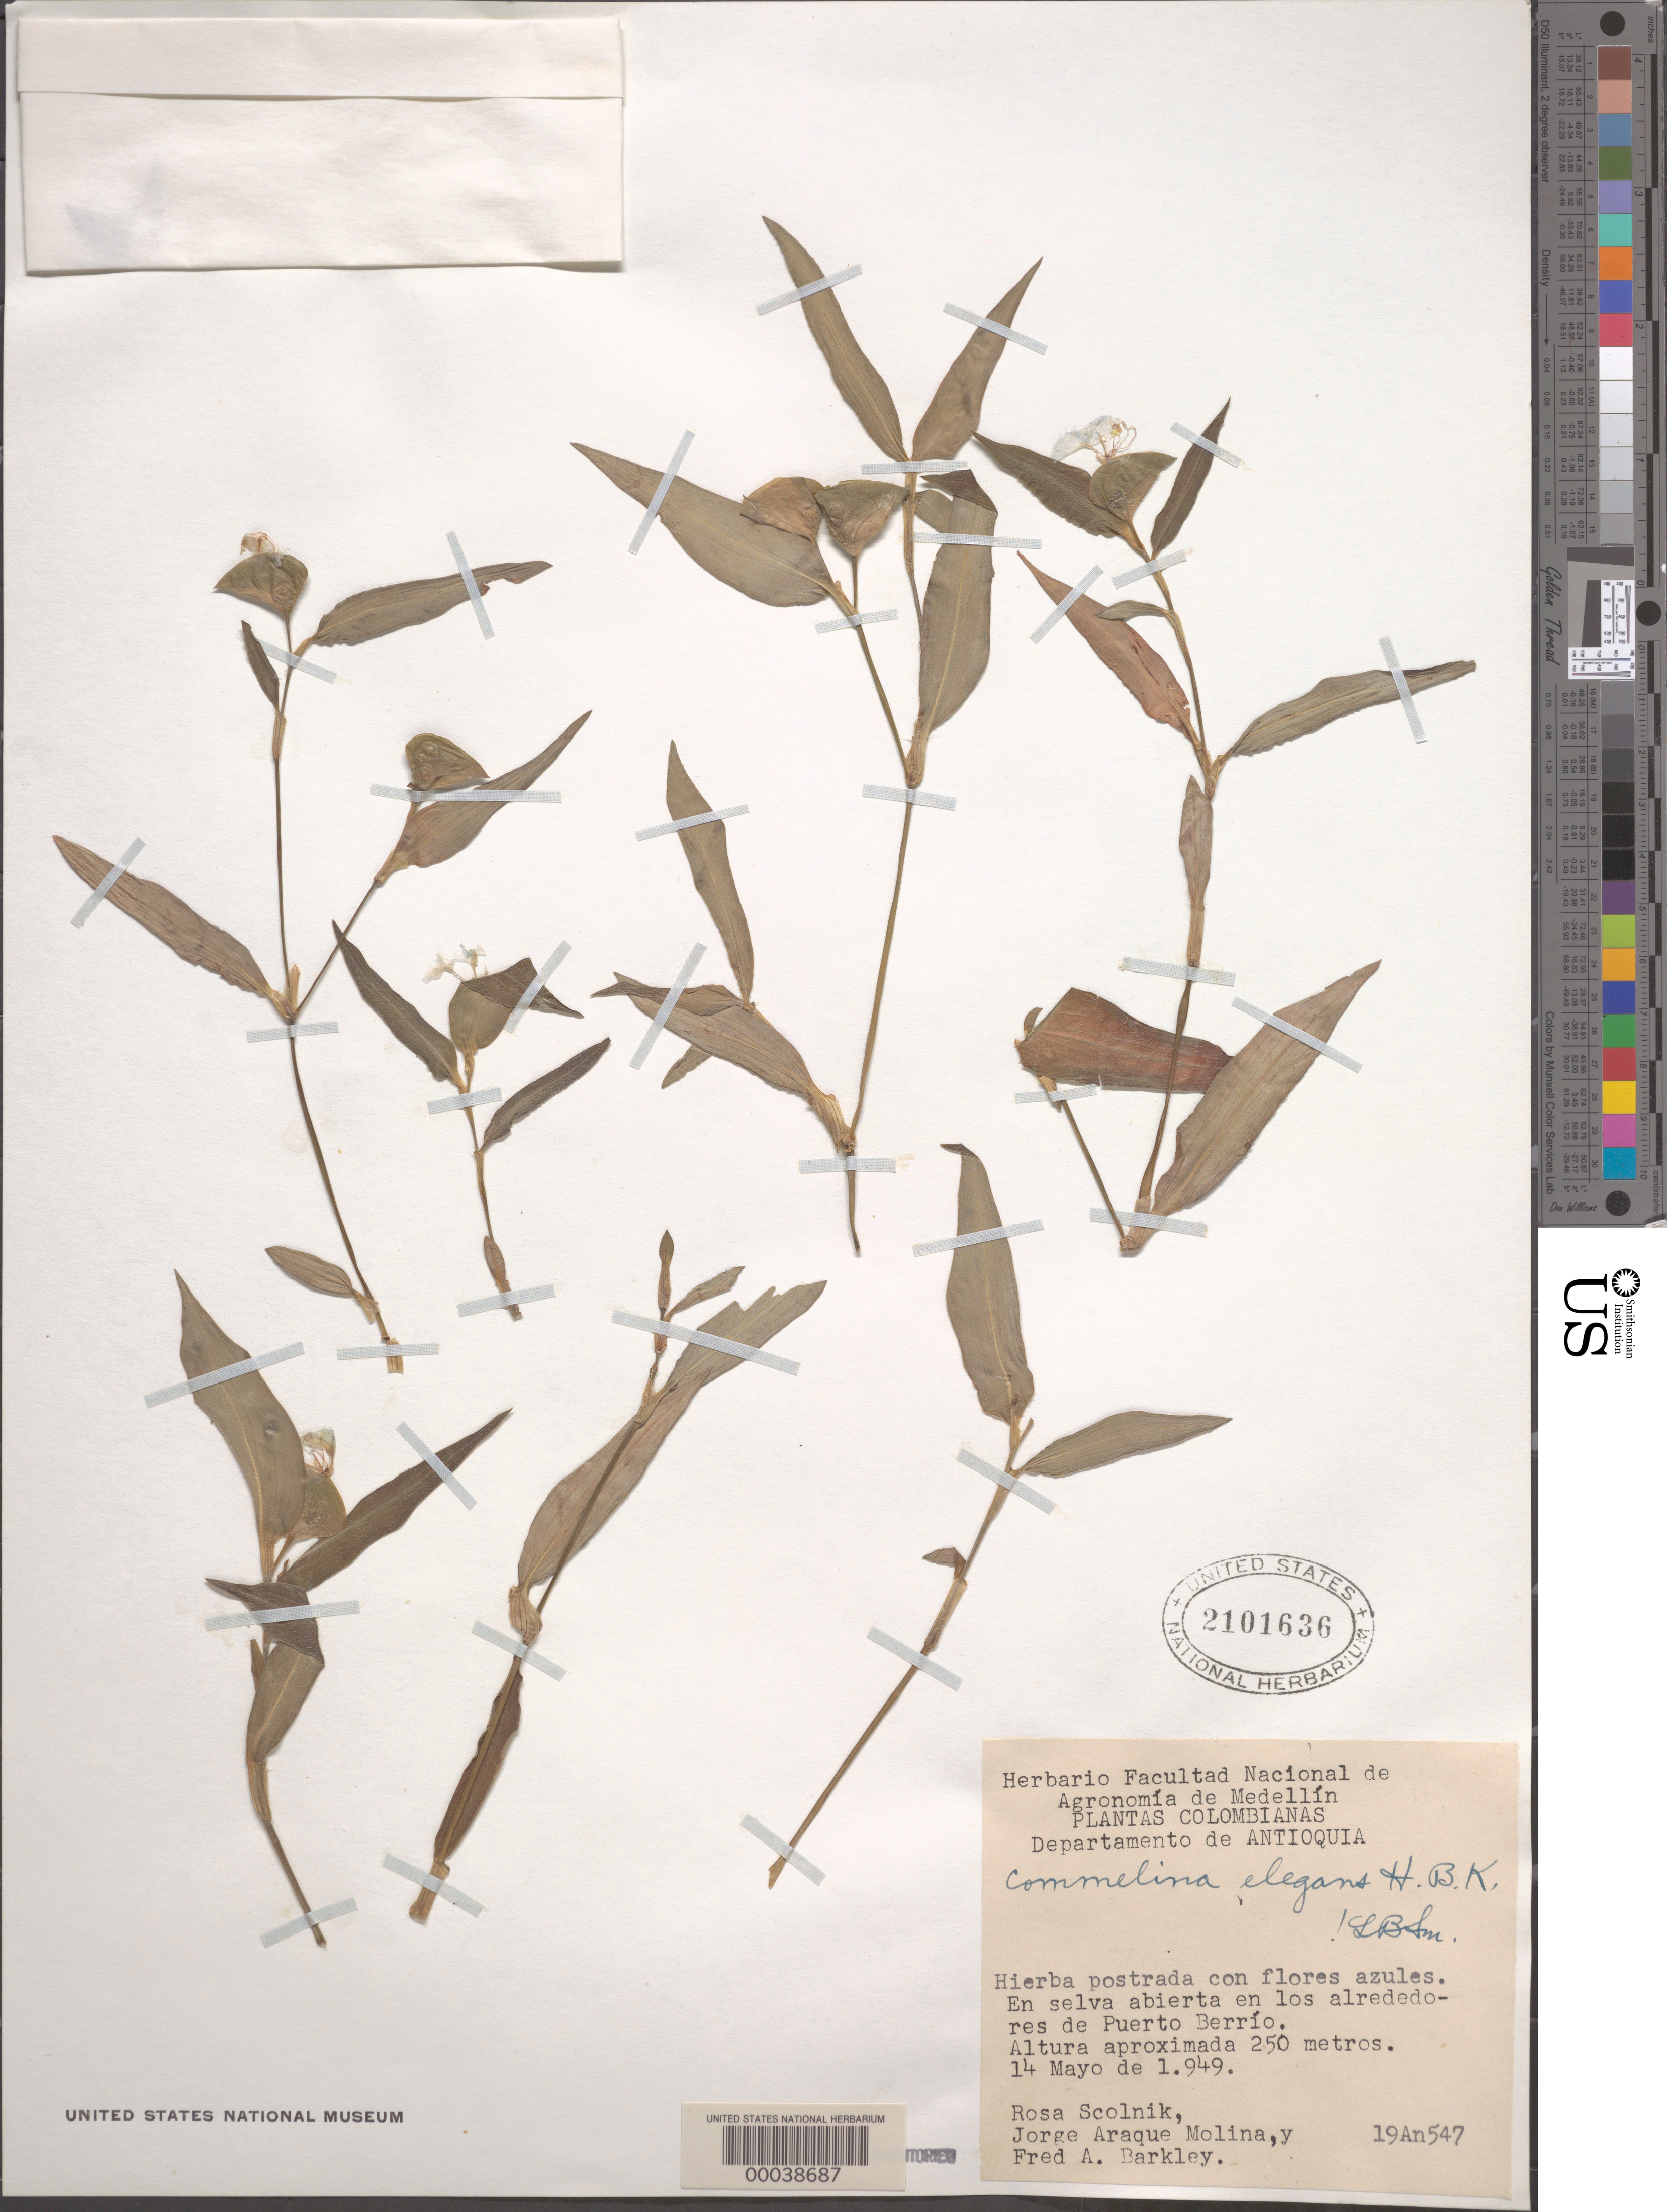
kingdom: Plantae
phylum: Tracheophyta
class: Liliopsida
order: Commelinales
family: Commelinaceae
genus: Commelina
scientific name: Commelina erecta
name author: L.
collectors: R. Scolnik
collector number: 19an547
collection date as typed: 14 May 1949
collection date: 1949-05-14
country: Colombia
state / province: Antioquia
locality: Puerto Berrio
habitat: Forest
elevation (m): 250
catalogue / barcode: US 2101636